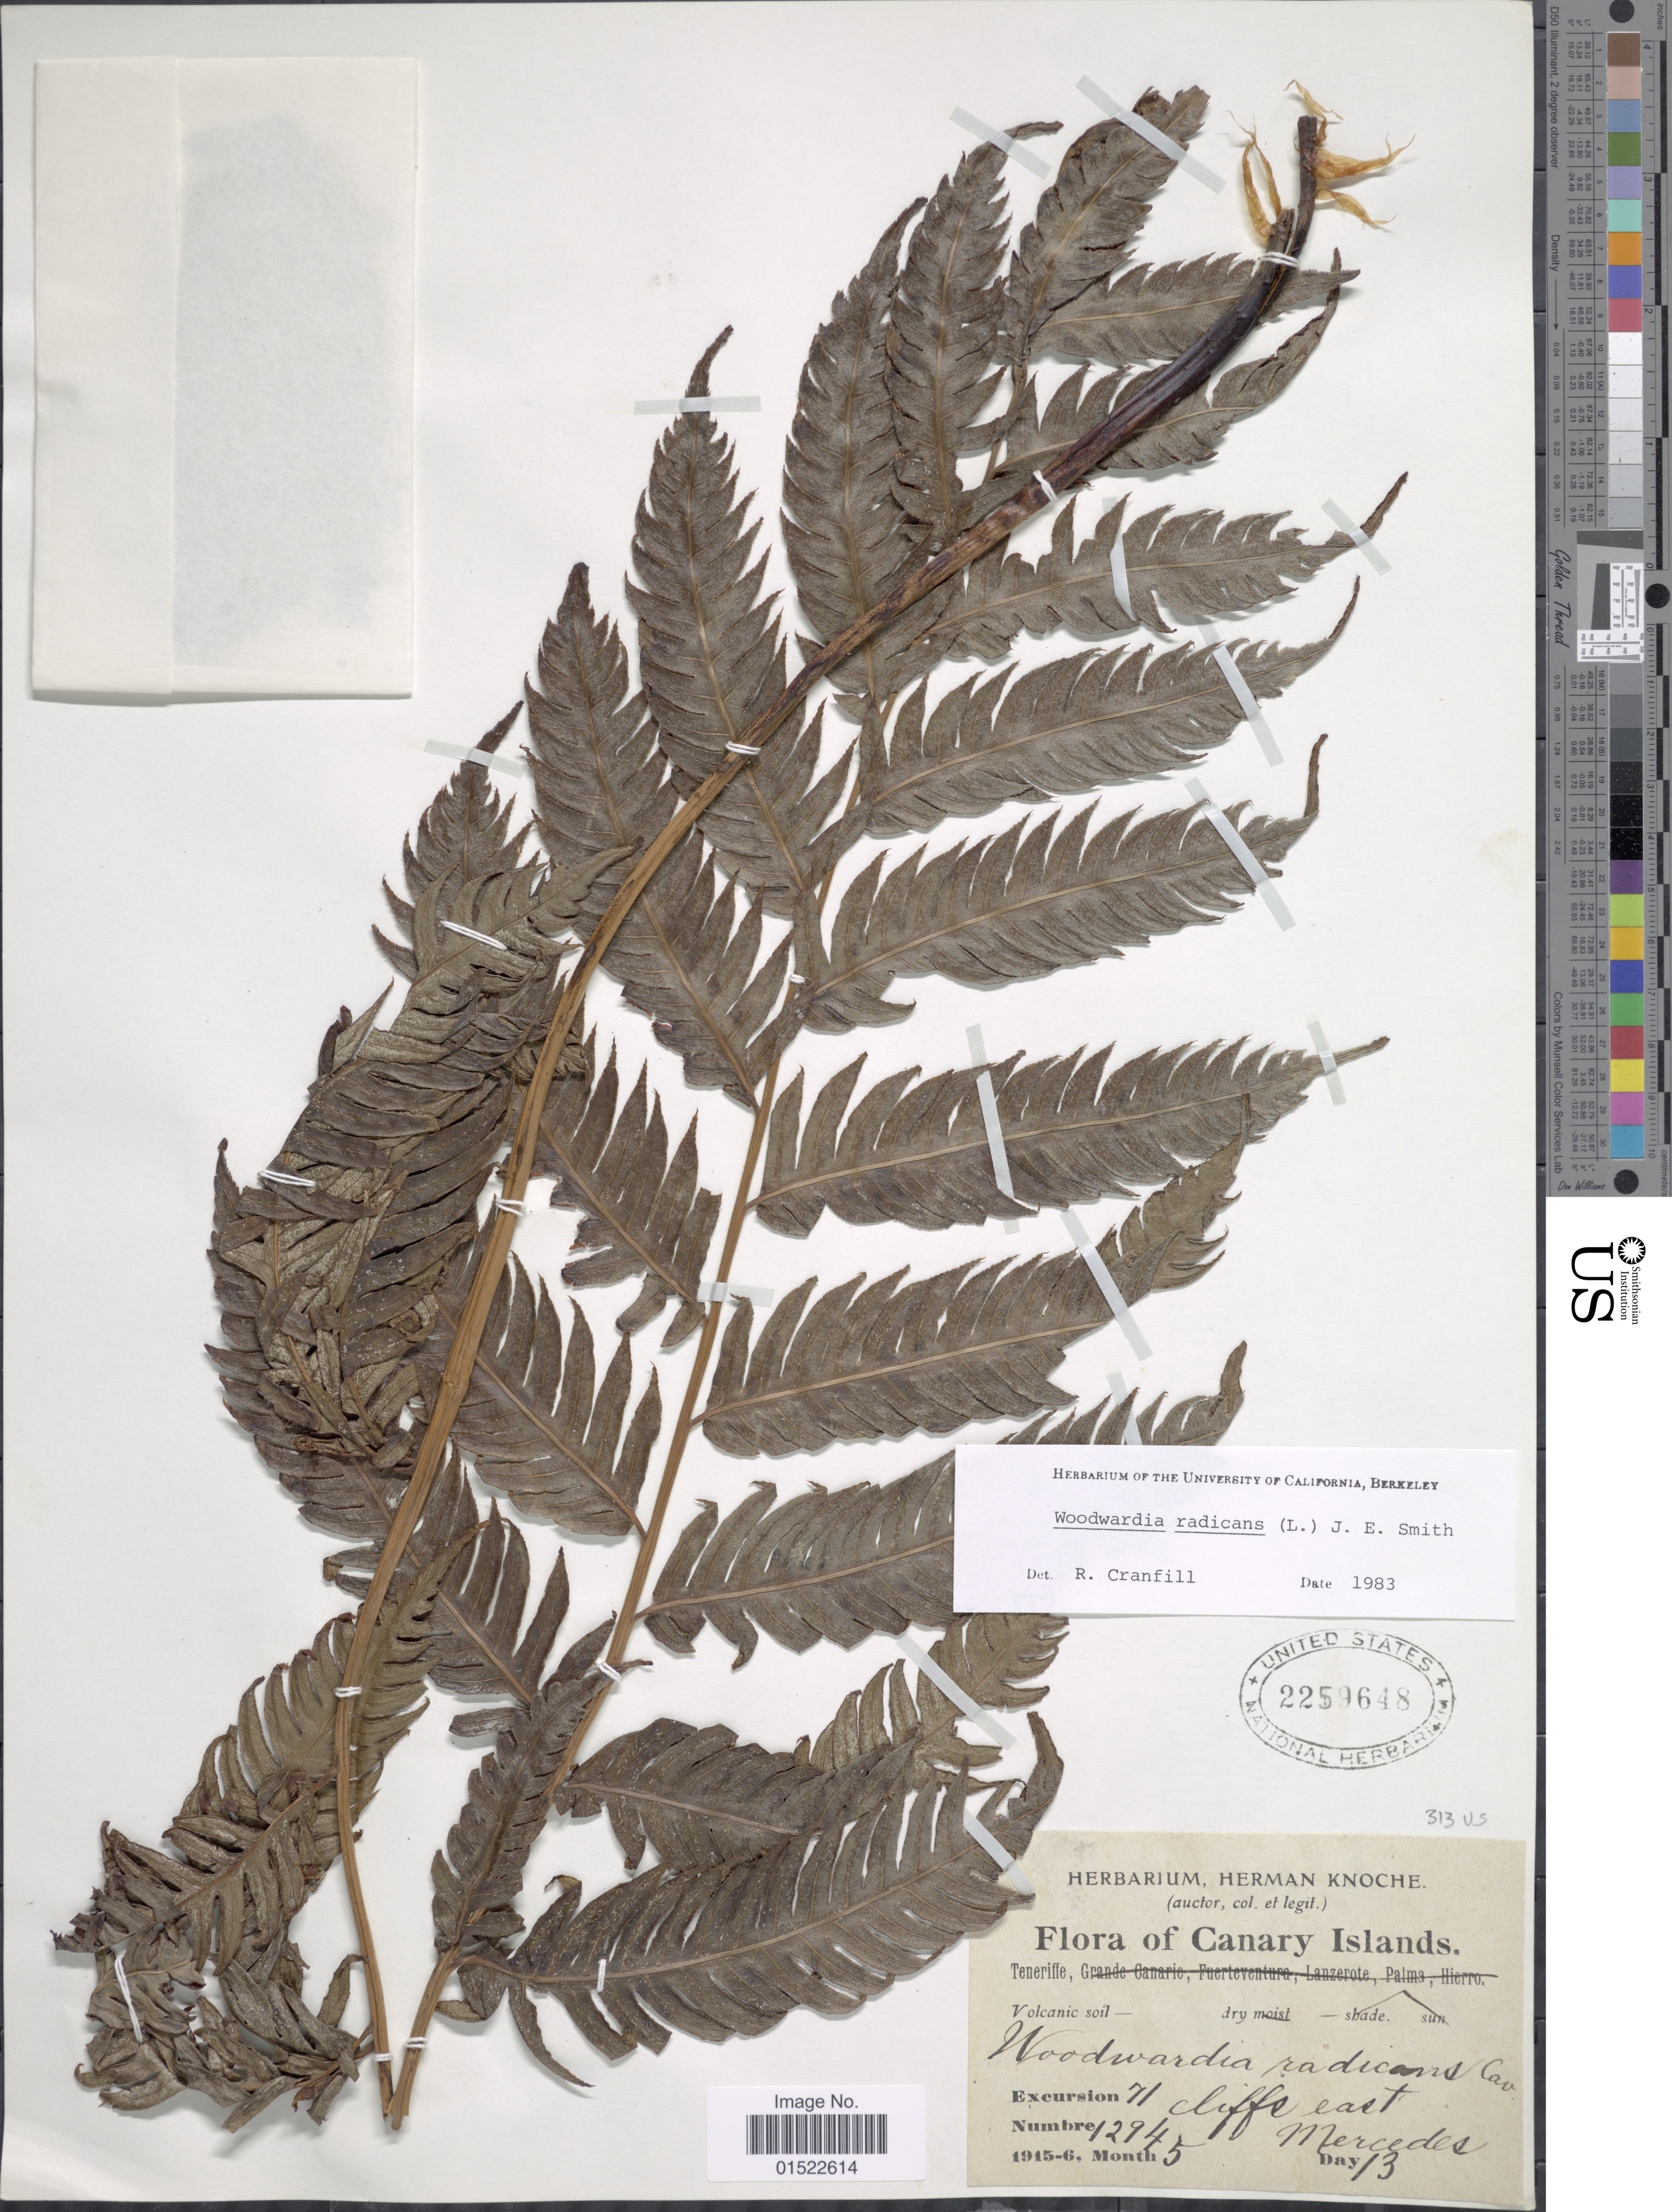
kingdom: Plantae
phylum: Tracheophyta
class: Polypodiopsida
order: Polypodiales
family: Blechnaceae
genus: Woodwardia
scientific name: Woodwardia radicans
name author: (L.) Sm.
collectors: ex herb. L. H. Knoche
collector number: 1274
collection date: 1915-05-13/1916-05-13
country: Spain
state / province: Canarias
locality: Canary Islands, Teneriffe, cliffs east Mercedes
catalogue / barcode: US 2259648